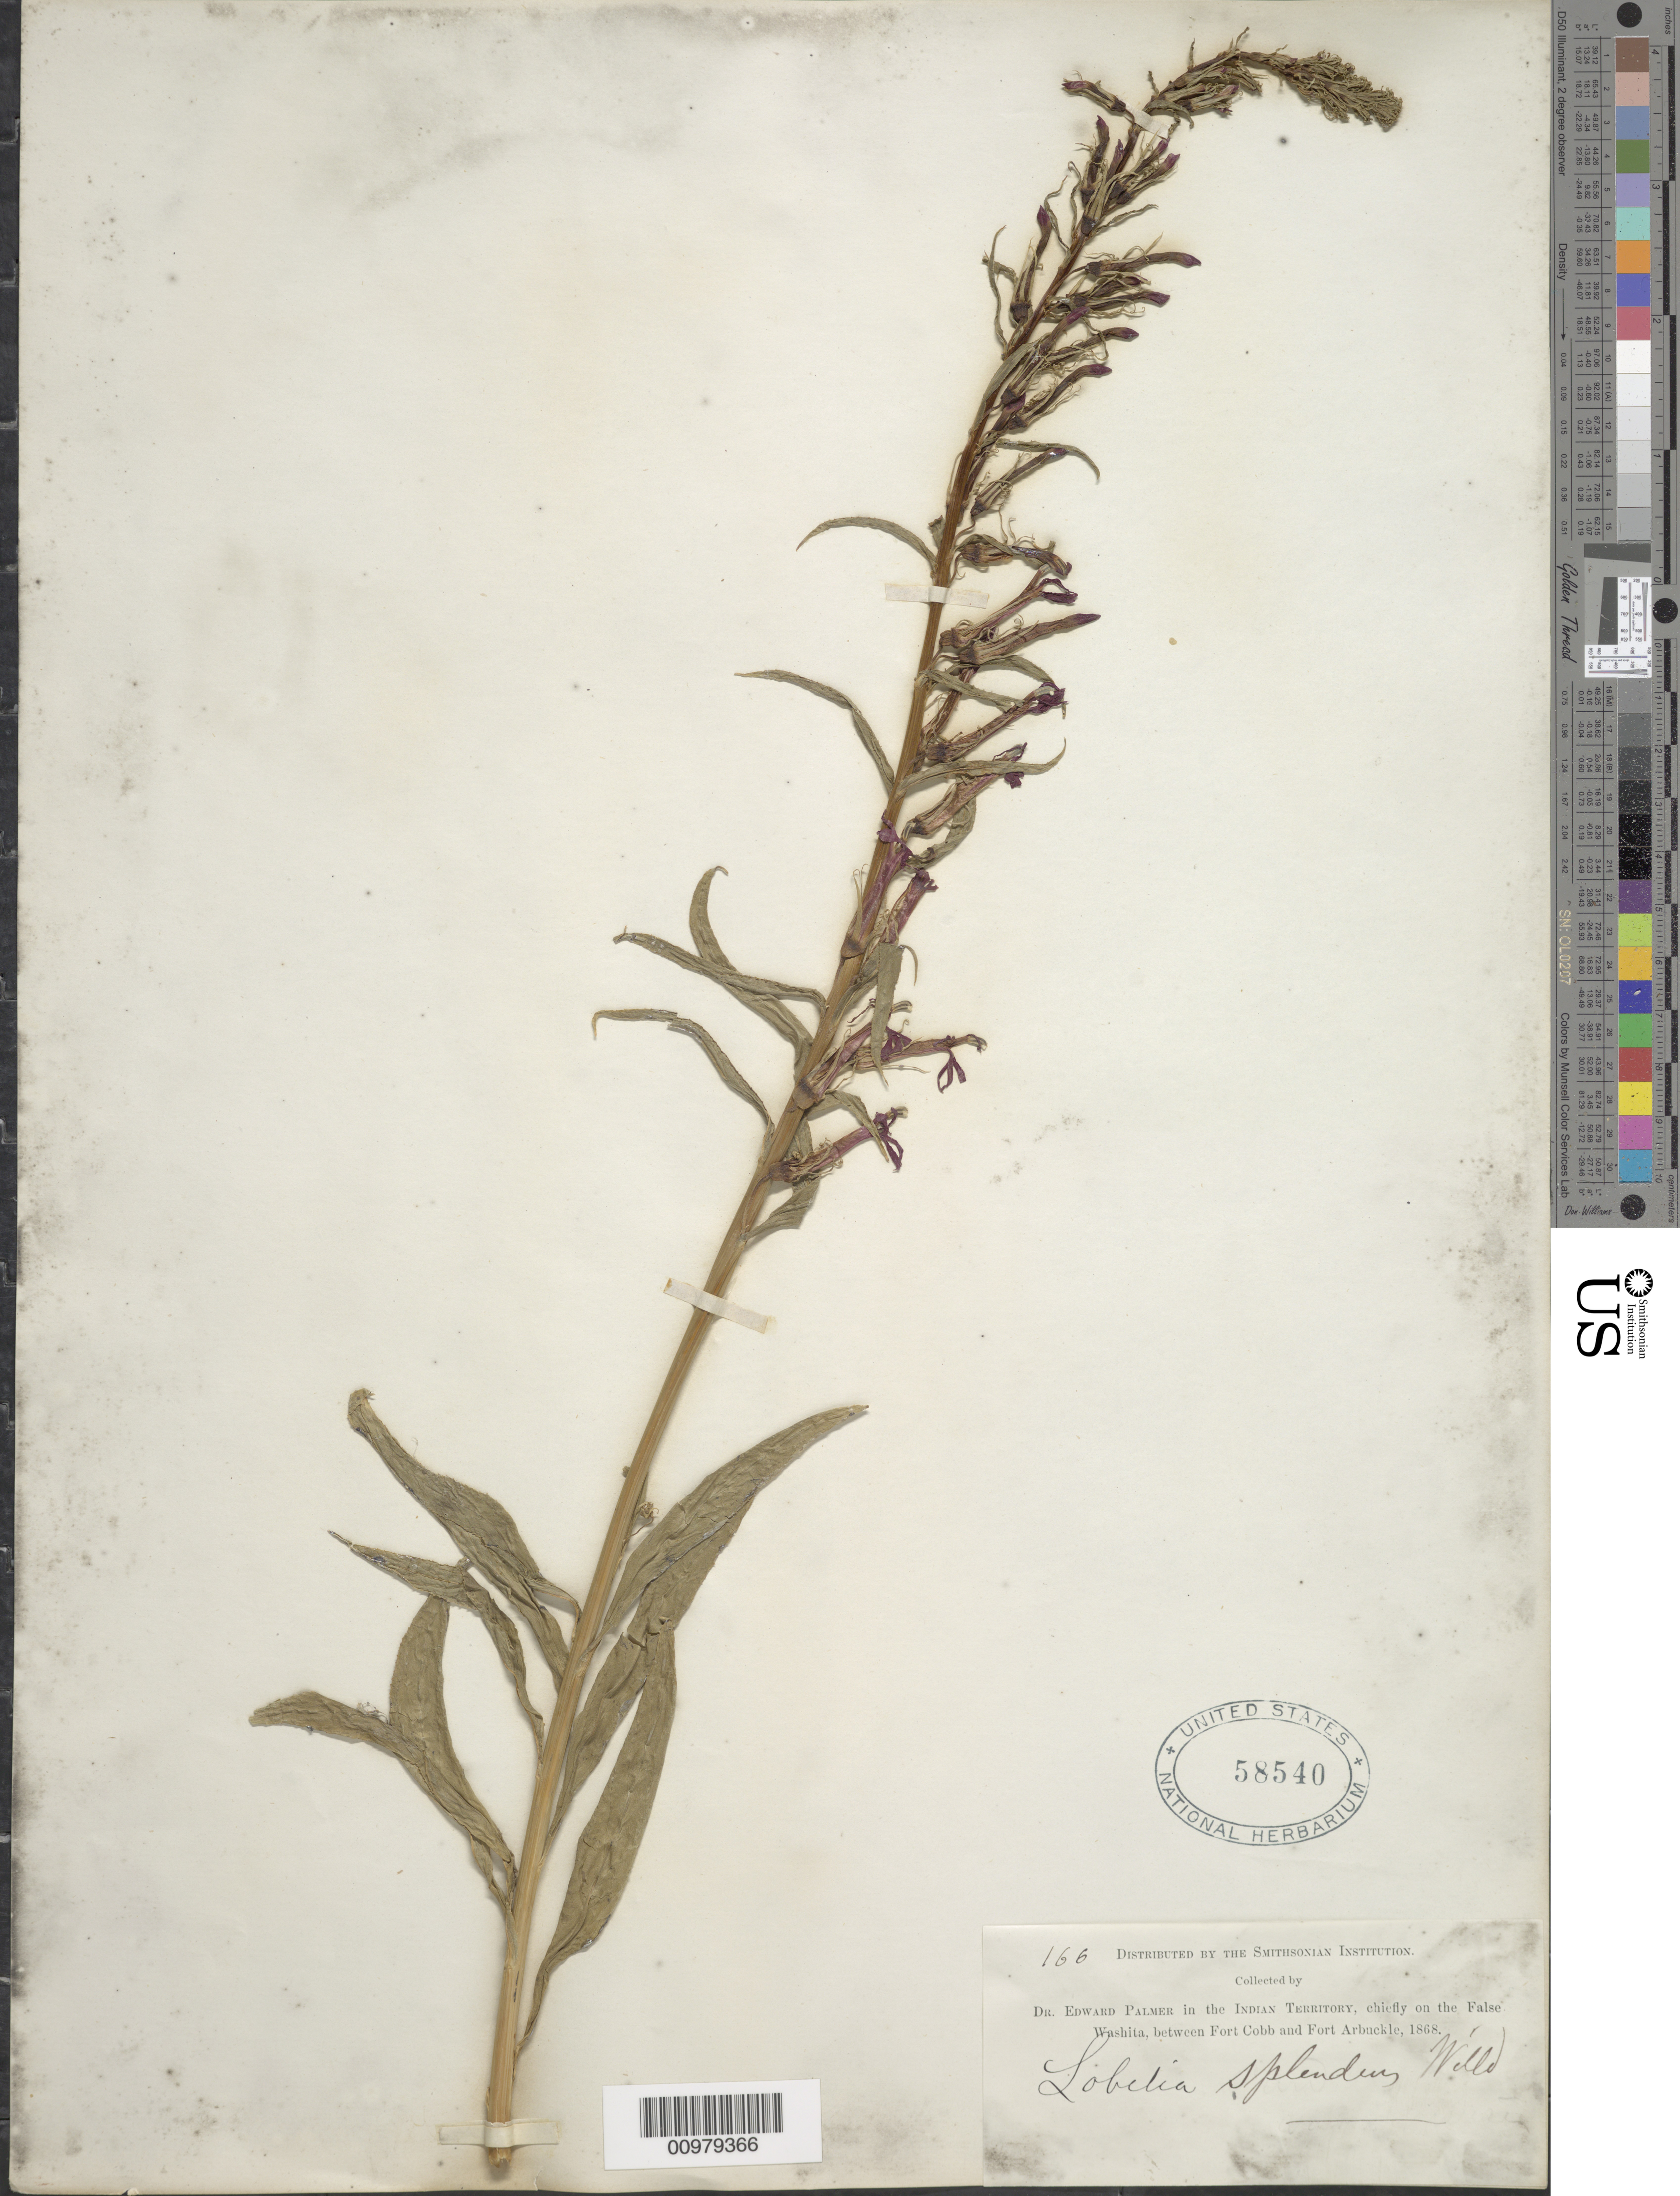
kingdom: Plantae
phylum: Tracheophyta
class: Magnoliopsida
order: Asterales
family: Campanulaceae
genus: Lobelia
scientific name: Lobelia cardinalis var. phyllostachya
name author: (Engelm.) McVaugh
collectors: E. Palmer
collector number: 166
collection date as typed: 1868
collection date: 1868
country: United States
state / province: Oklahoma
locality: Indian territory, chiefly on the False Washita, between Ft. Cobb and Ft. Arbuckle.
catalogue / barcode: US 58540